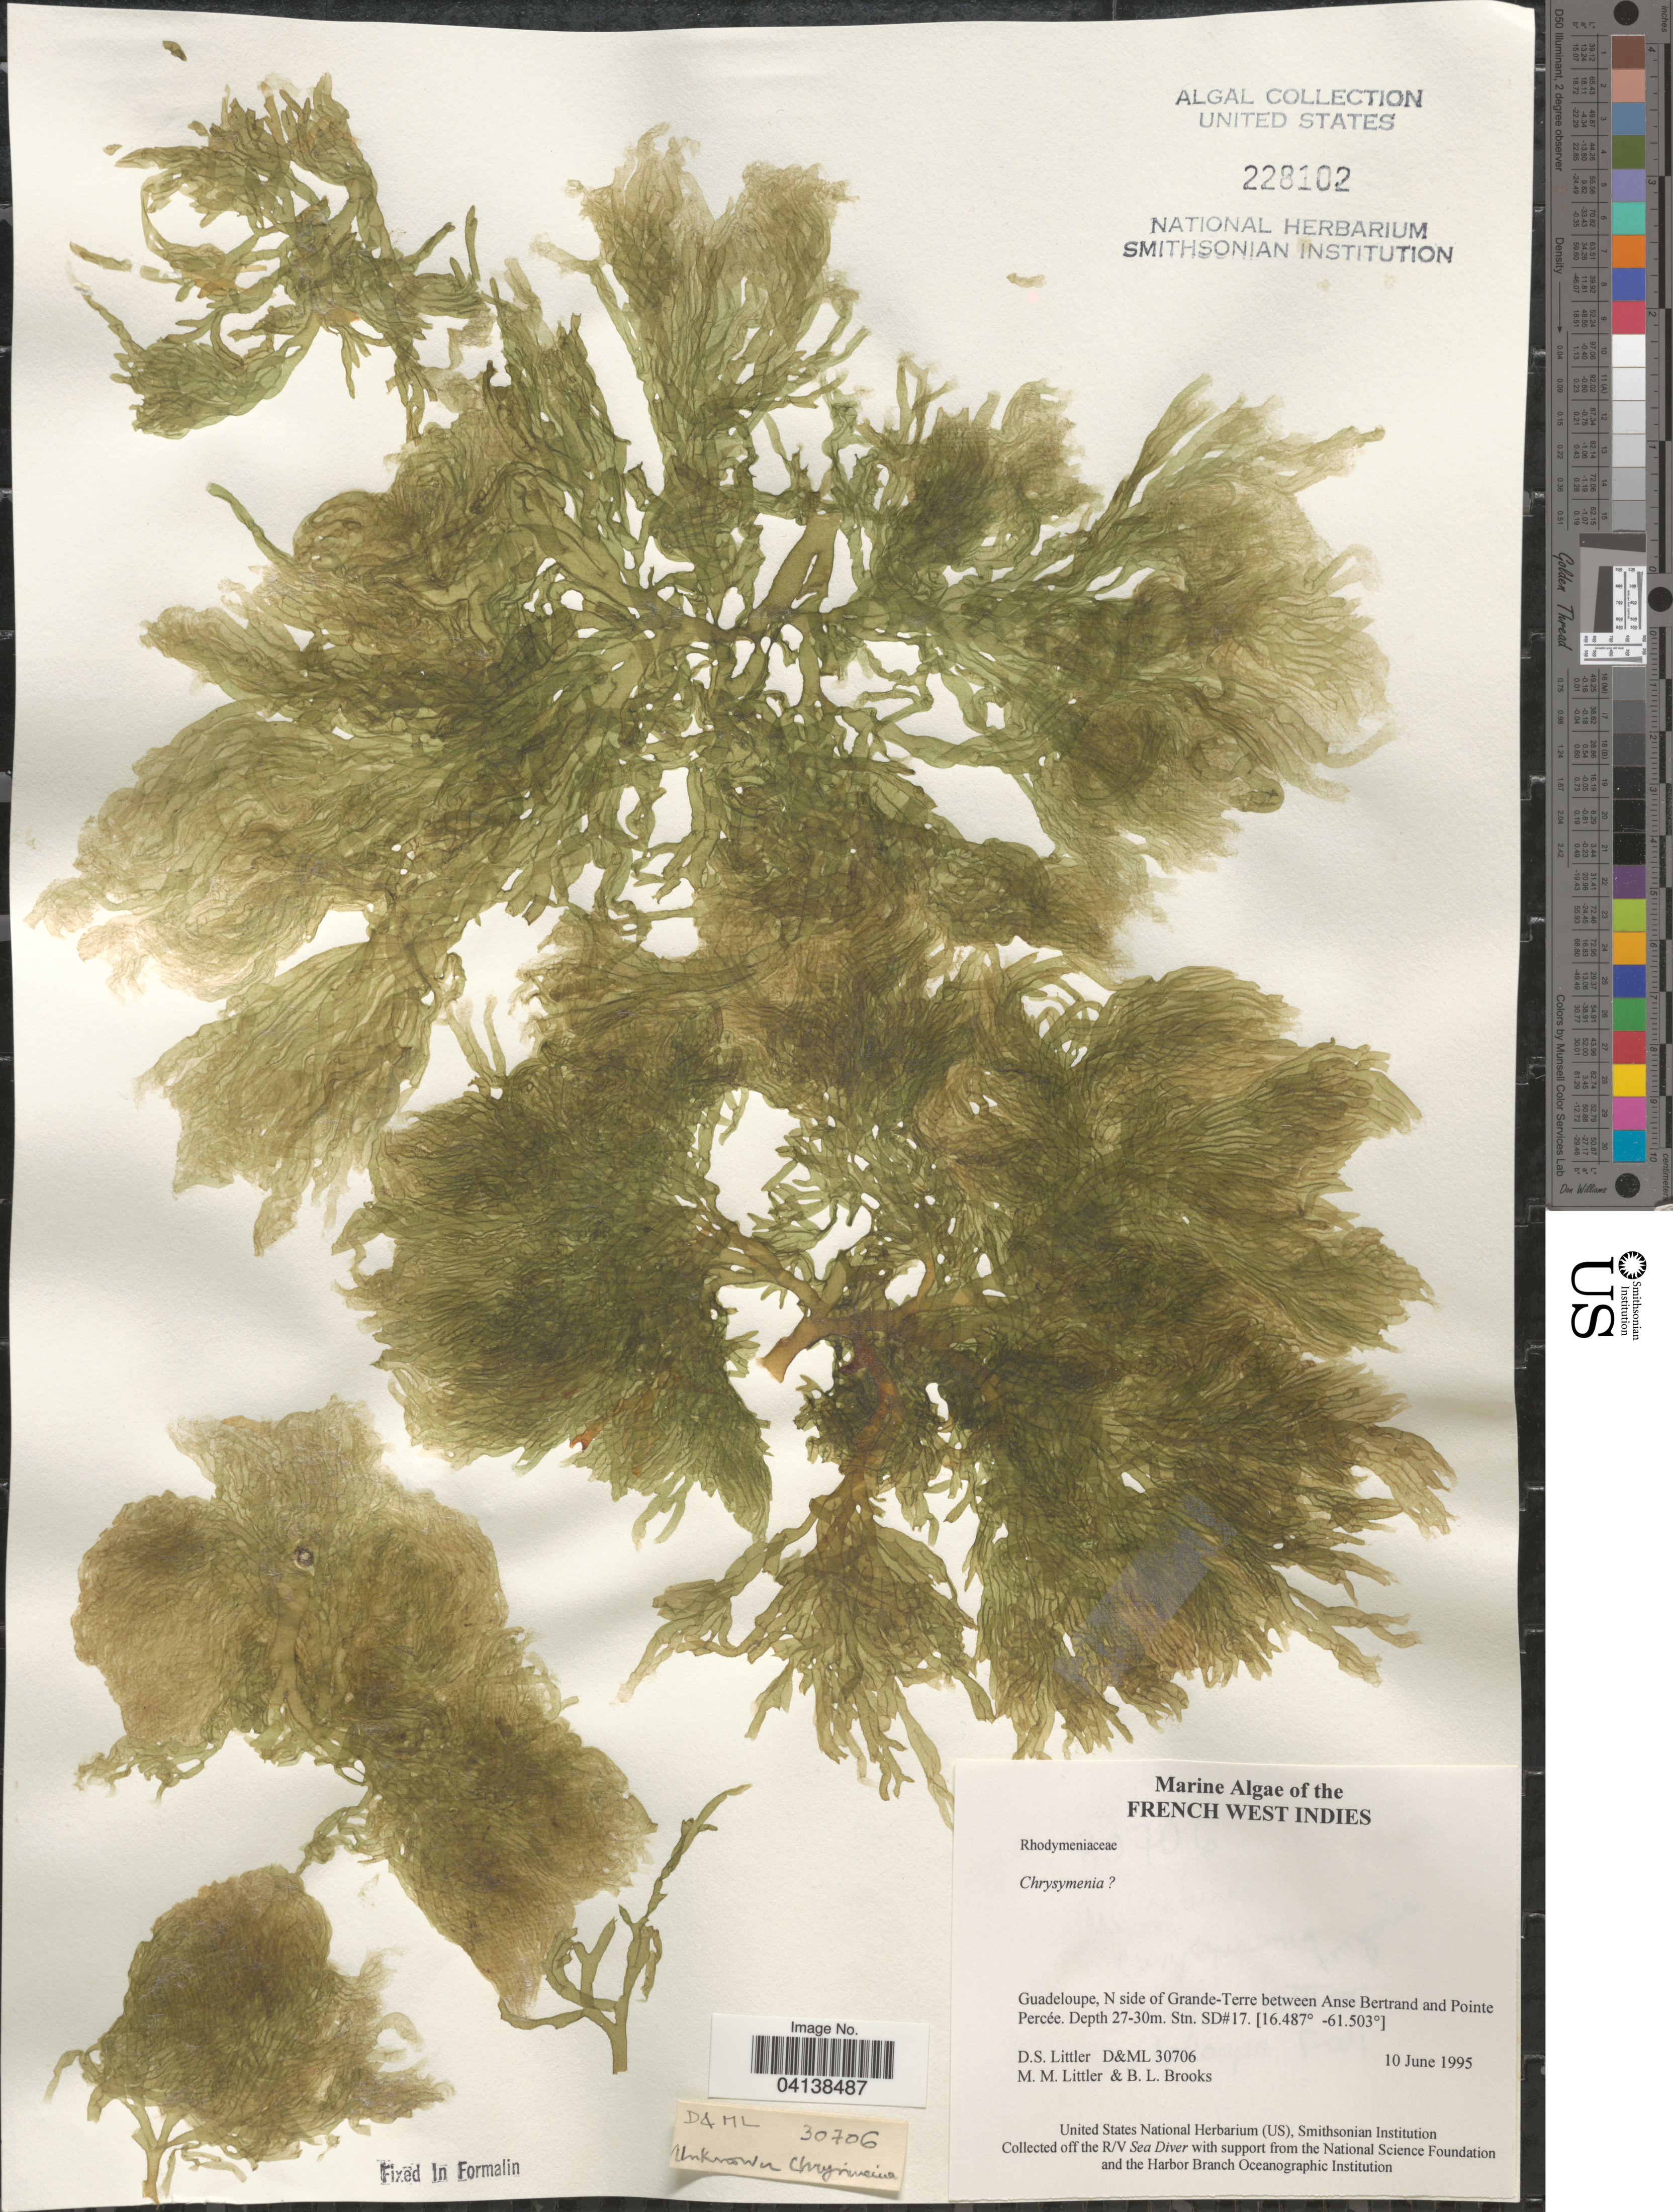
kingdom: Plantae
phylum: Rhodophyta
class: Florideophyceae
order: Rhodymeniales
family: Rhodymeniaceae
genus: Chrysymenia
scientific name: Chrysymenia sp.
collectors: D. S. Littler & B. Brooks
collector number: D&ML 30706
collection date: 1995-06-10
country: Guadeloupe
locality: French West Indies. N side of Grande-Terre between Anse Bertrand and Pointe Percée. Stn. SD#17.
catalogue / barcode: US 228102